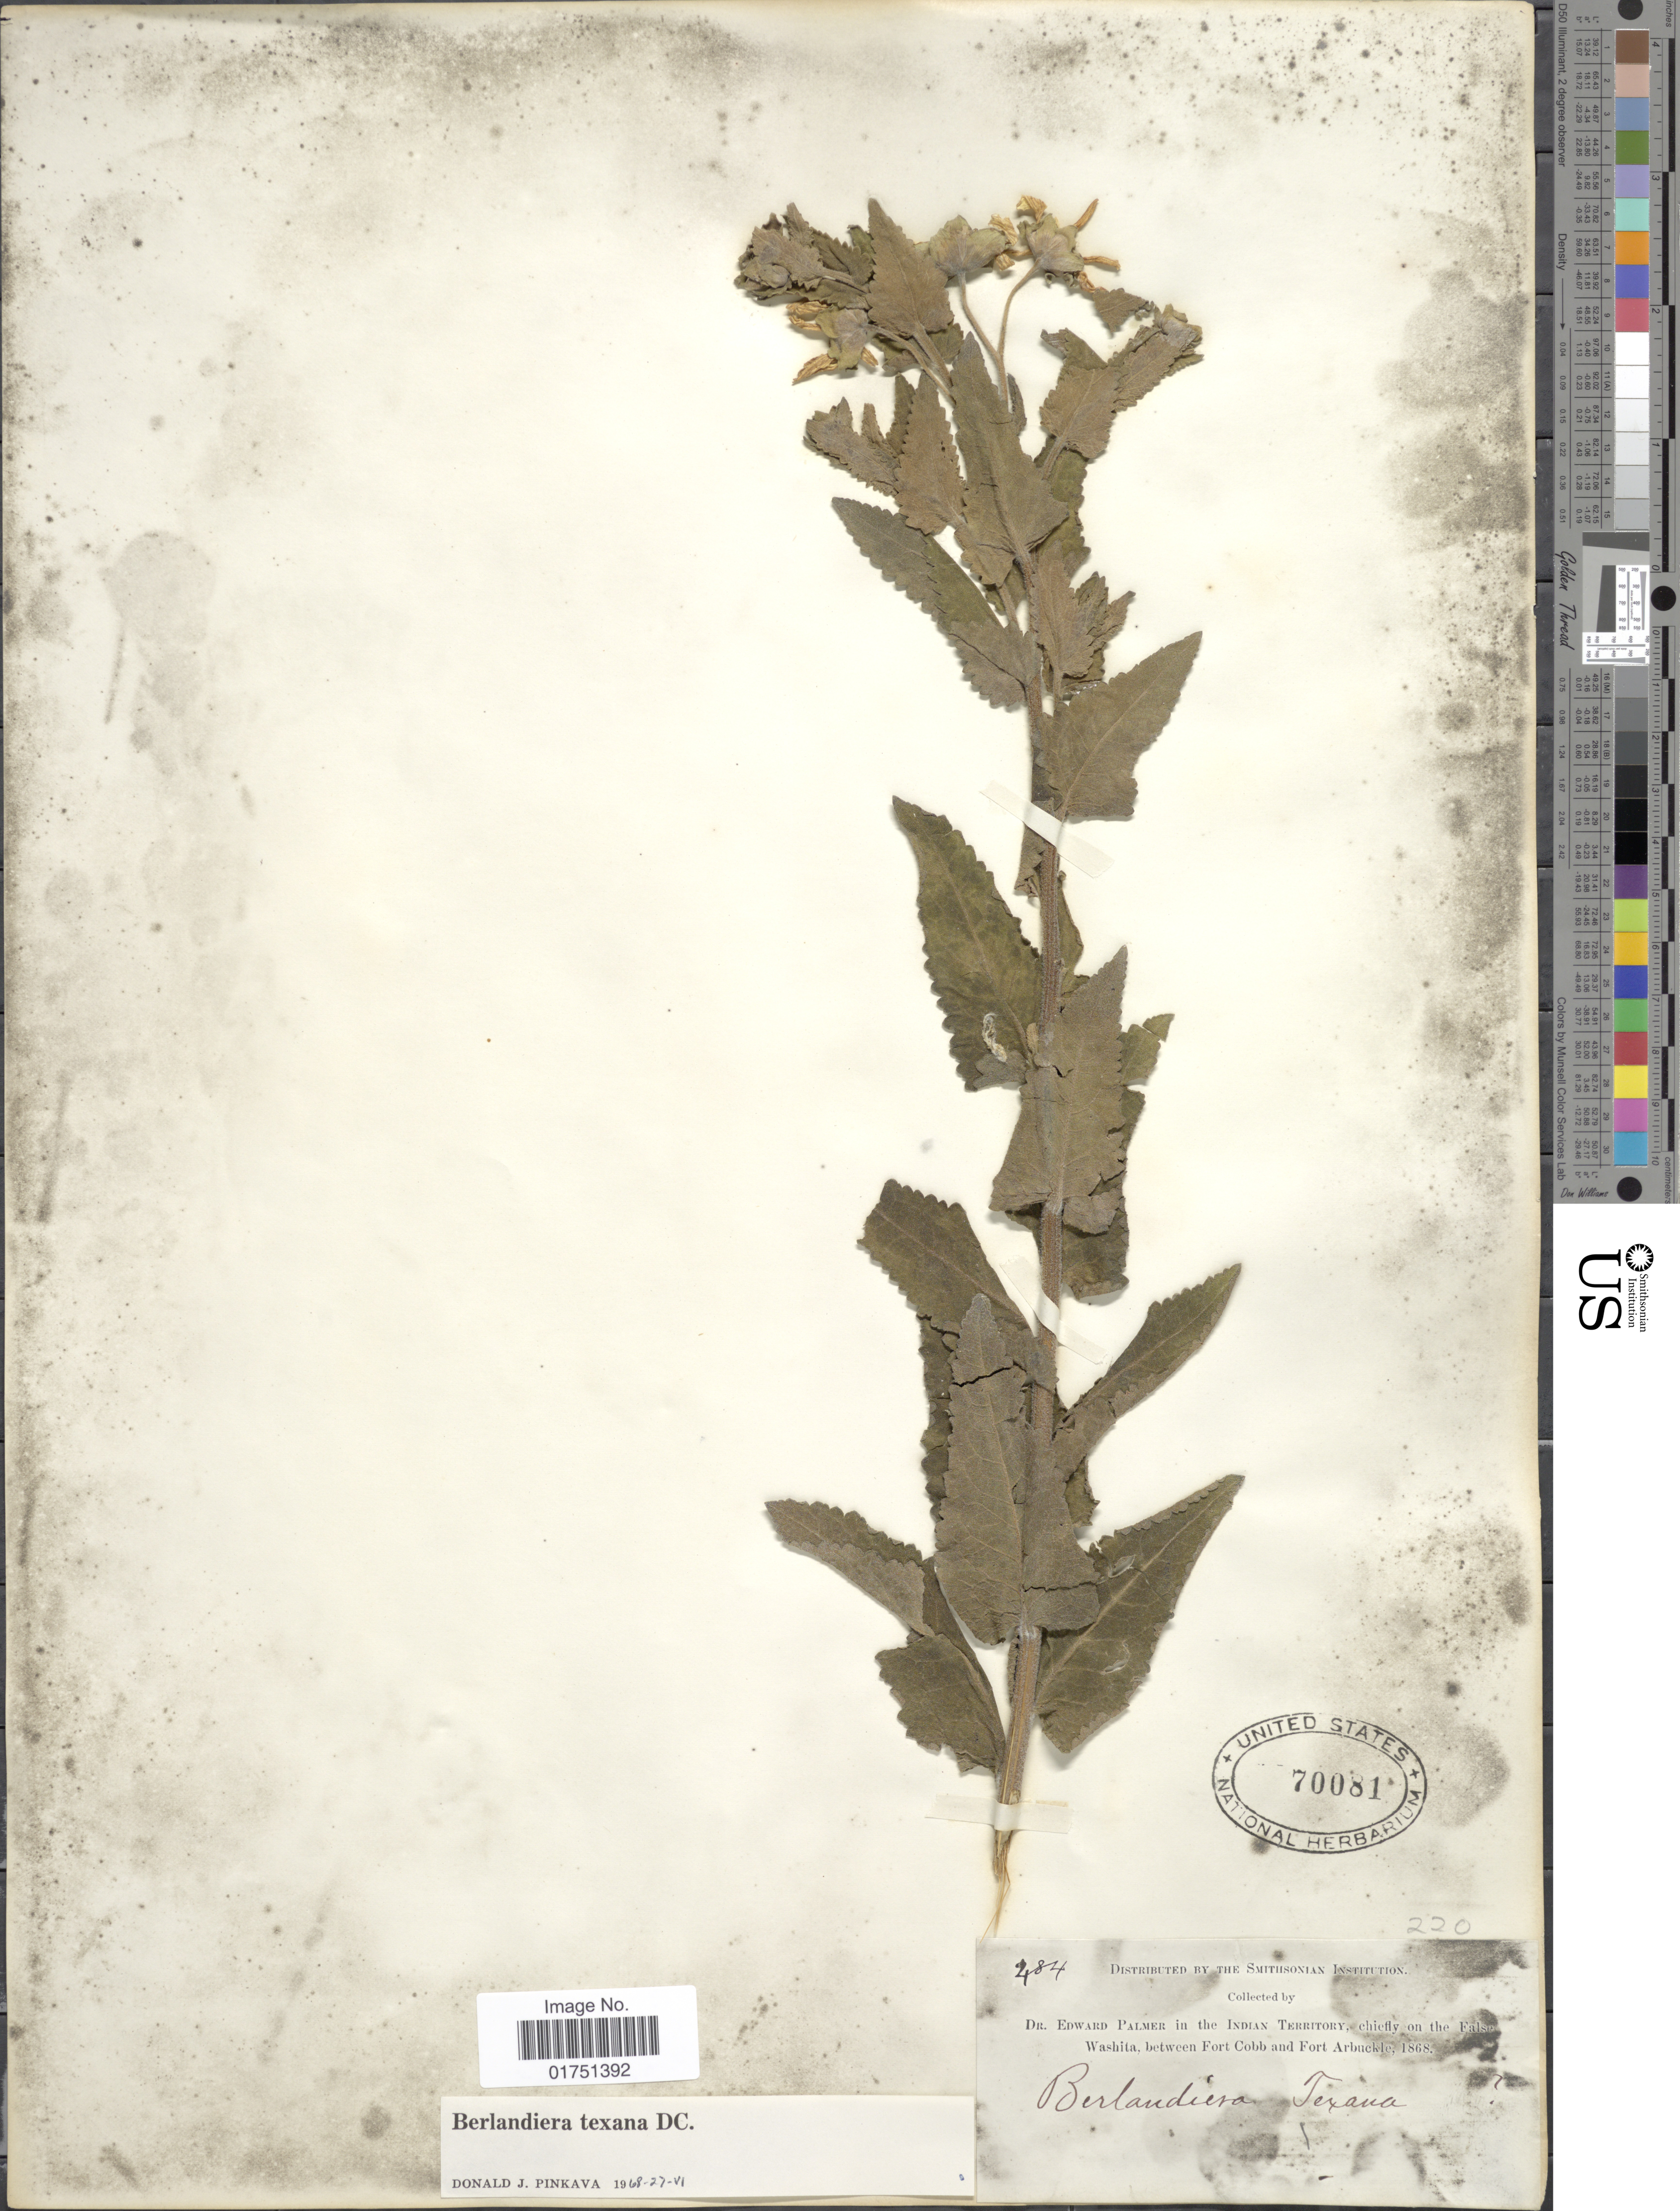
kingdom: Plantae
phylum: Tracheophyta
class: Magnoliopsida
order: Asterales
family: Asteraceae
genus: Berlandiera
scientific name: Berlandiera texana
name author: DC.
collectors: E. Palmer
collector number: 484*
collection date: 1868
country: United States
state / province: Oklahoma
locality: Indian Territory, chiefly on the False Washita, between Fort Cobb and Fort Arbuckle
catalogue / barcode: US 70081